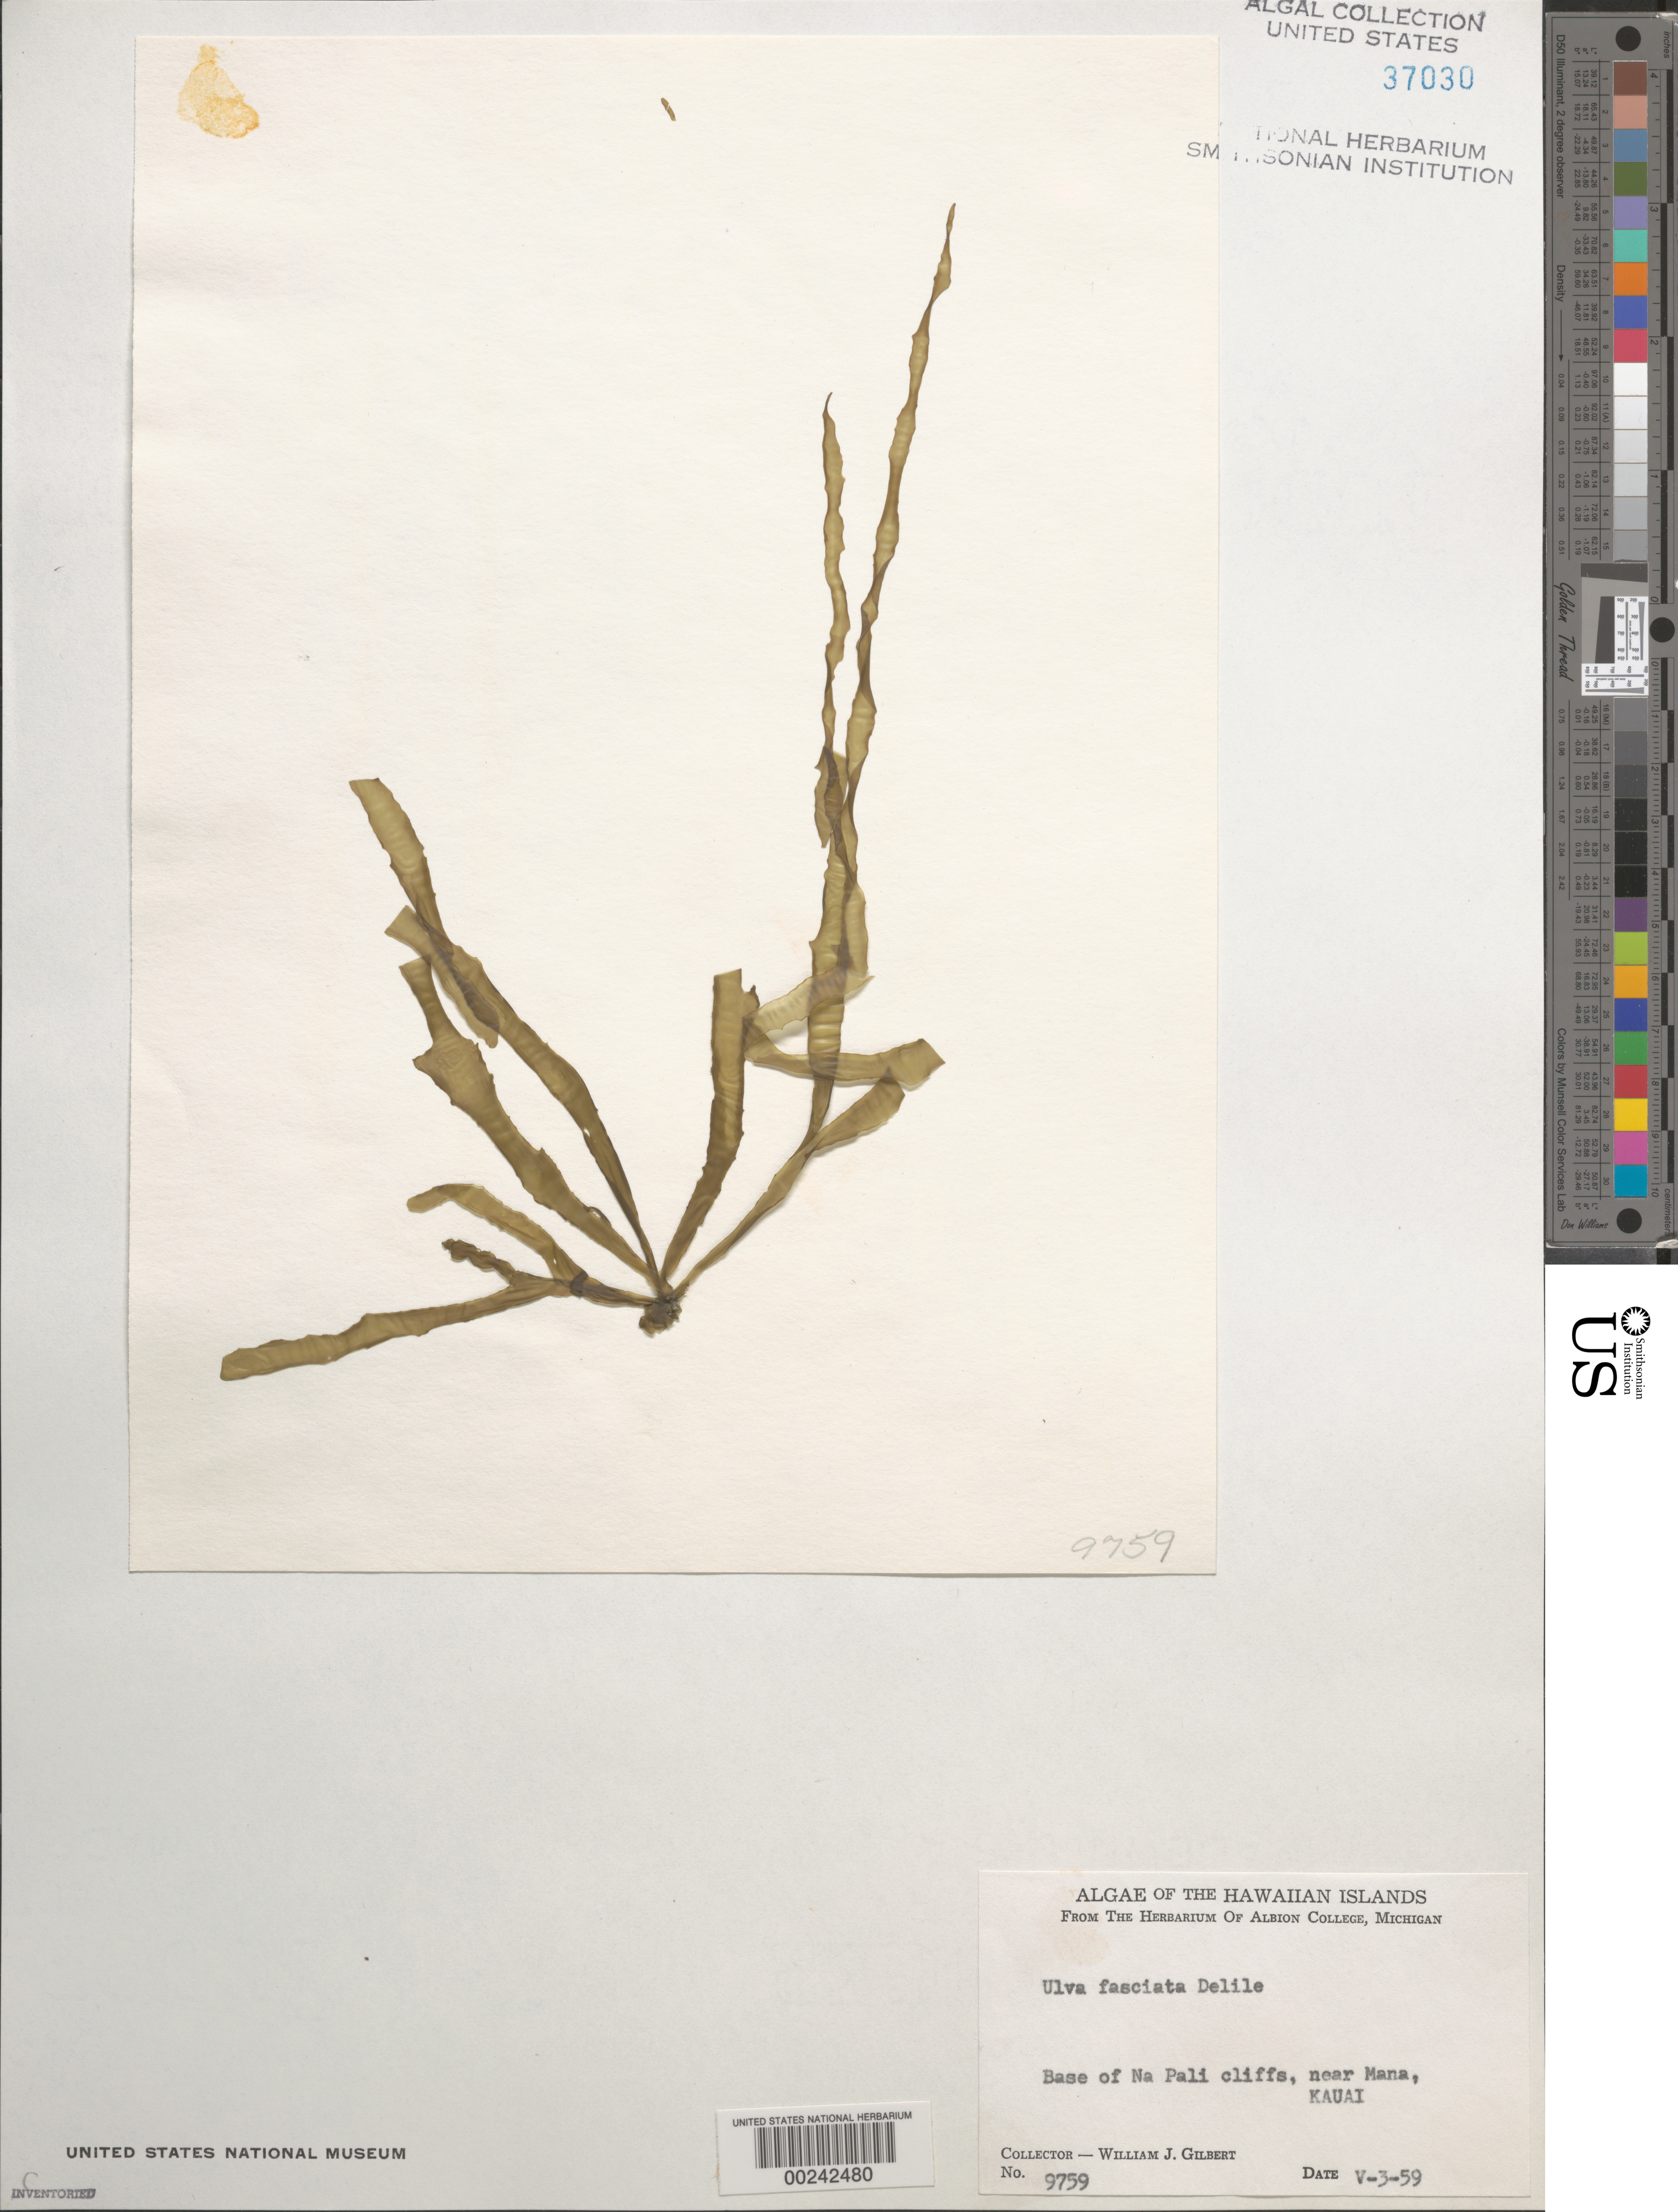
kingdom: Plantae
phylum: Chlorophyta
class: Ulvophyceae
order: Ulvales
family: Ulvaceae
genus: Ulva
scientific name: Ulva lactuca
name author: L.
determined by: Algae name updating Project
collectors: W. J. Gilbert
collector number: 9759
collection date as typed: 03 May 1959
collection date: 1959-05-03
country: United States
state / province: Hawaii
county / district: Kauai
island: Kaua'i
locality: Na Pali cliffs base, near Mana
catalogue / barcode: US 37030